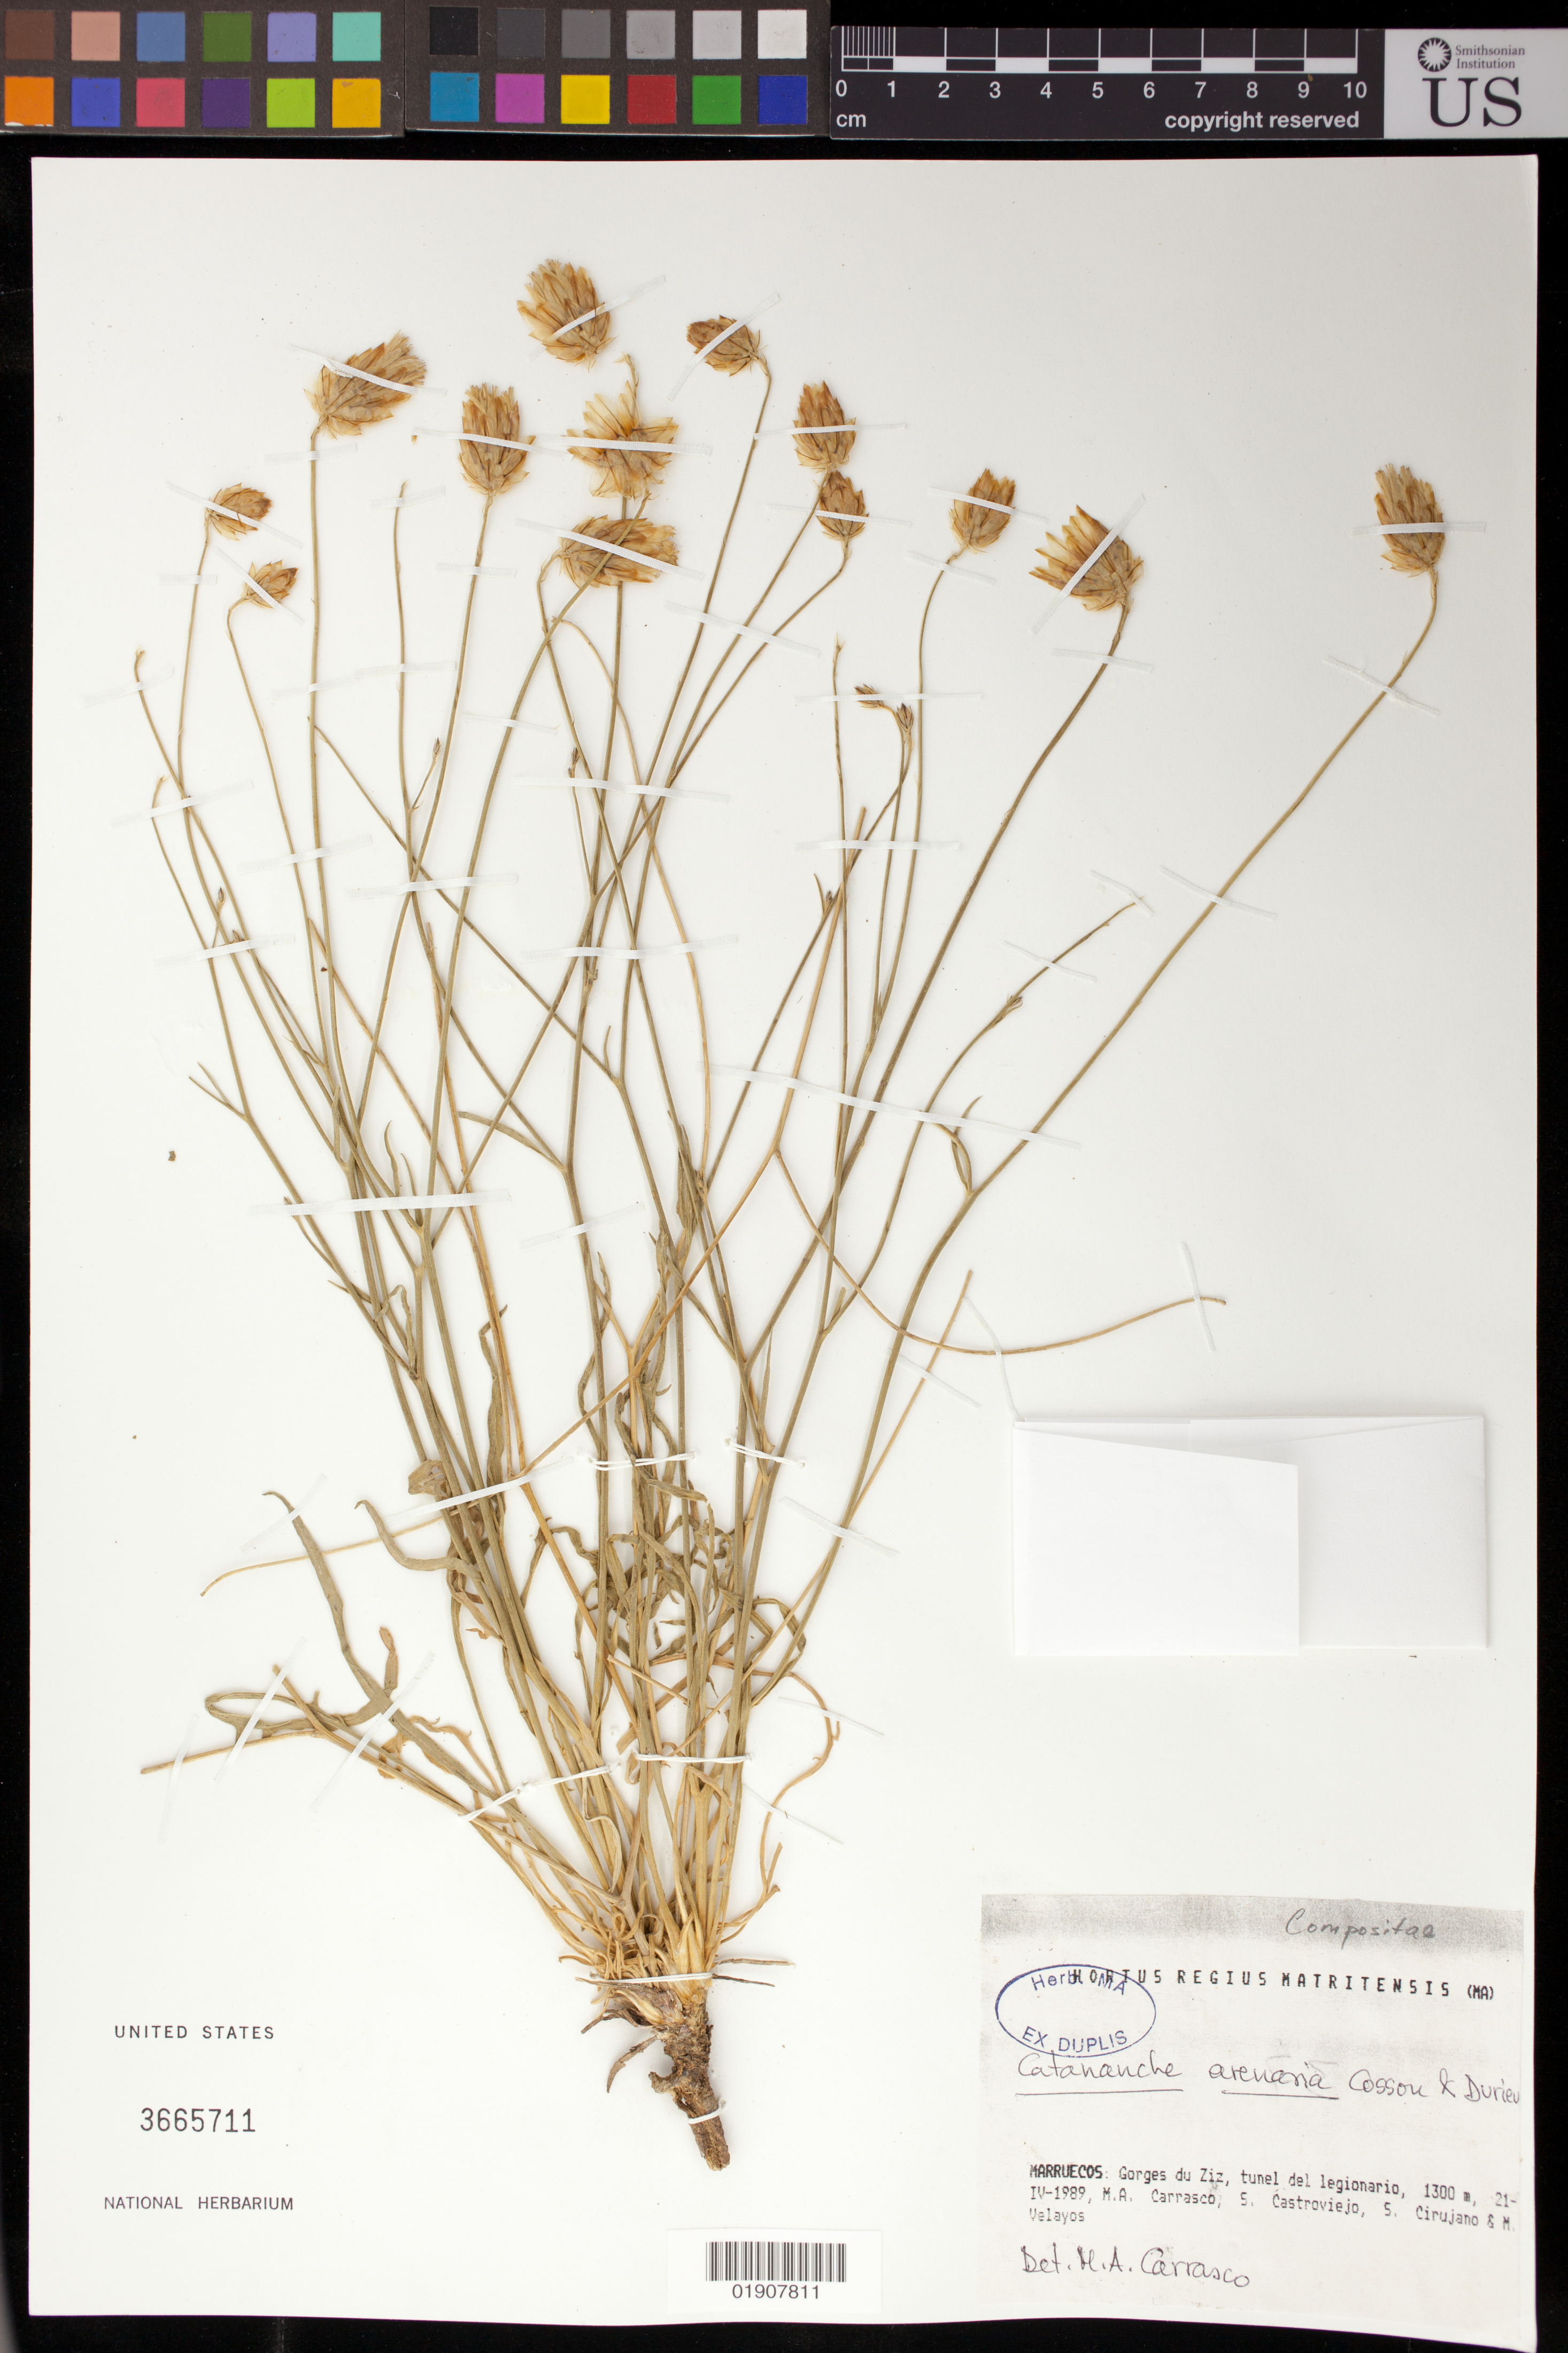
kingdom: Plantae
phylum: Tracheophyta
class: Magnoliopsida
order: Asterales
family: Asteraceae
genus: Catananche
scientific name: Catananche arenaria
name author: Coss. & Durieu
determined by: Carrasco, M. A.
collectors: M. A. Carrasco, S. Castroviejo, S. Cirujano & M. Velayos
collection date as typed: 21-IV-1989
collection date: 1989-04-21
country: Morocco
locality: Marruecos: Gorges du Ziz, tunel del legionario.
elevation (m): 1300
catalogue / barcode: US 3665711